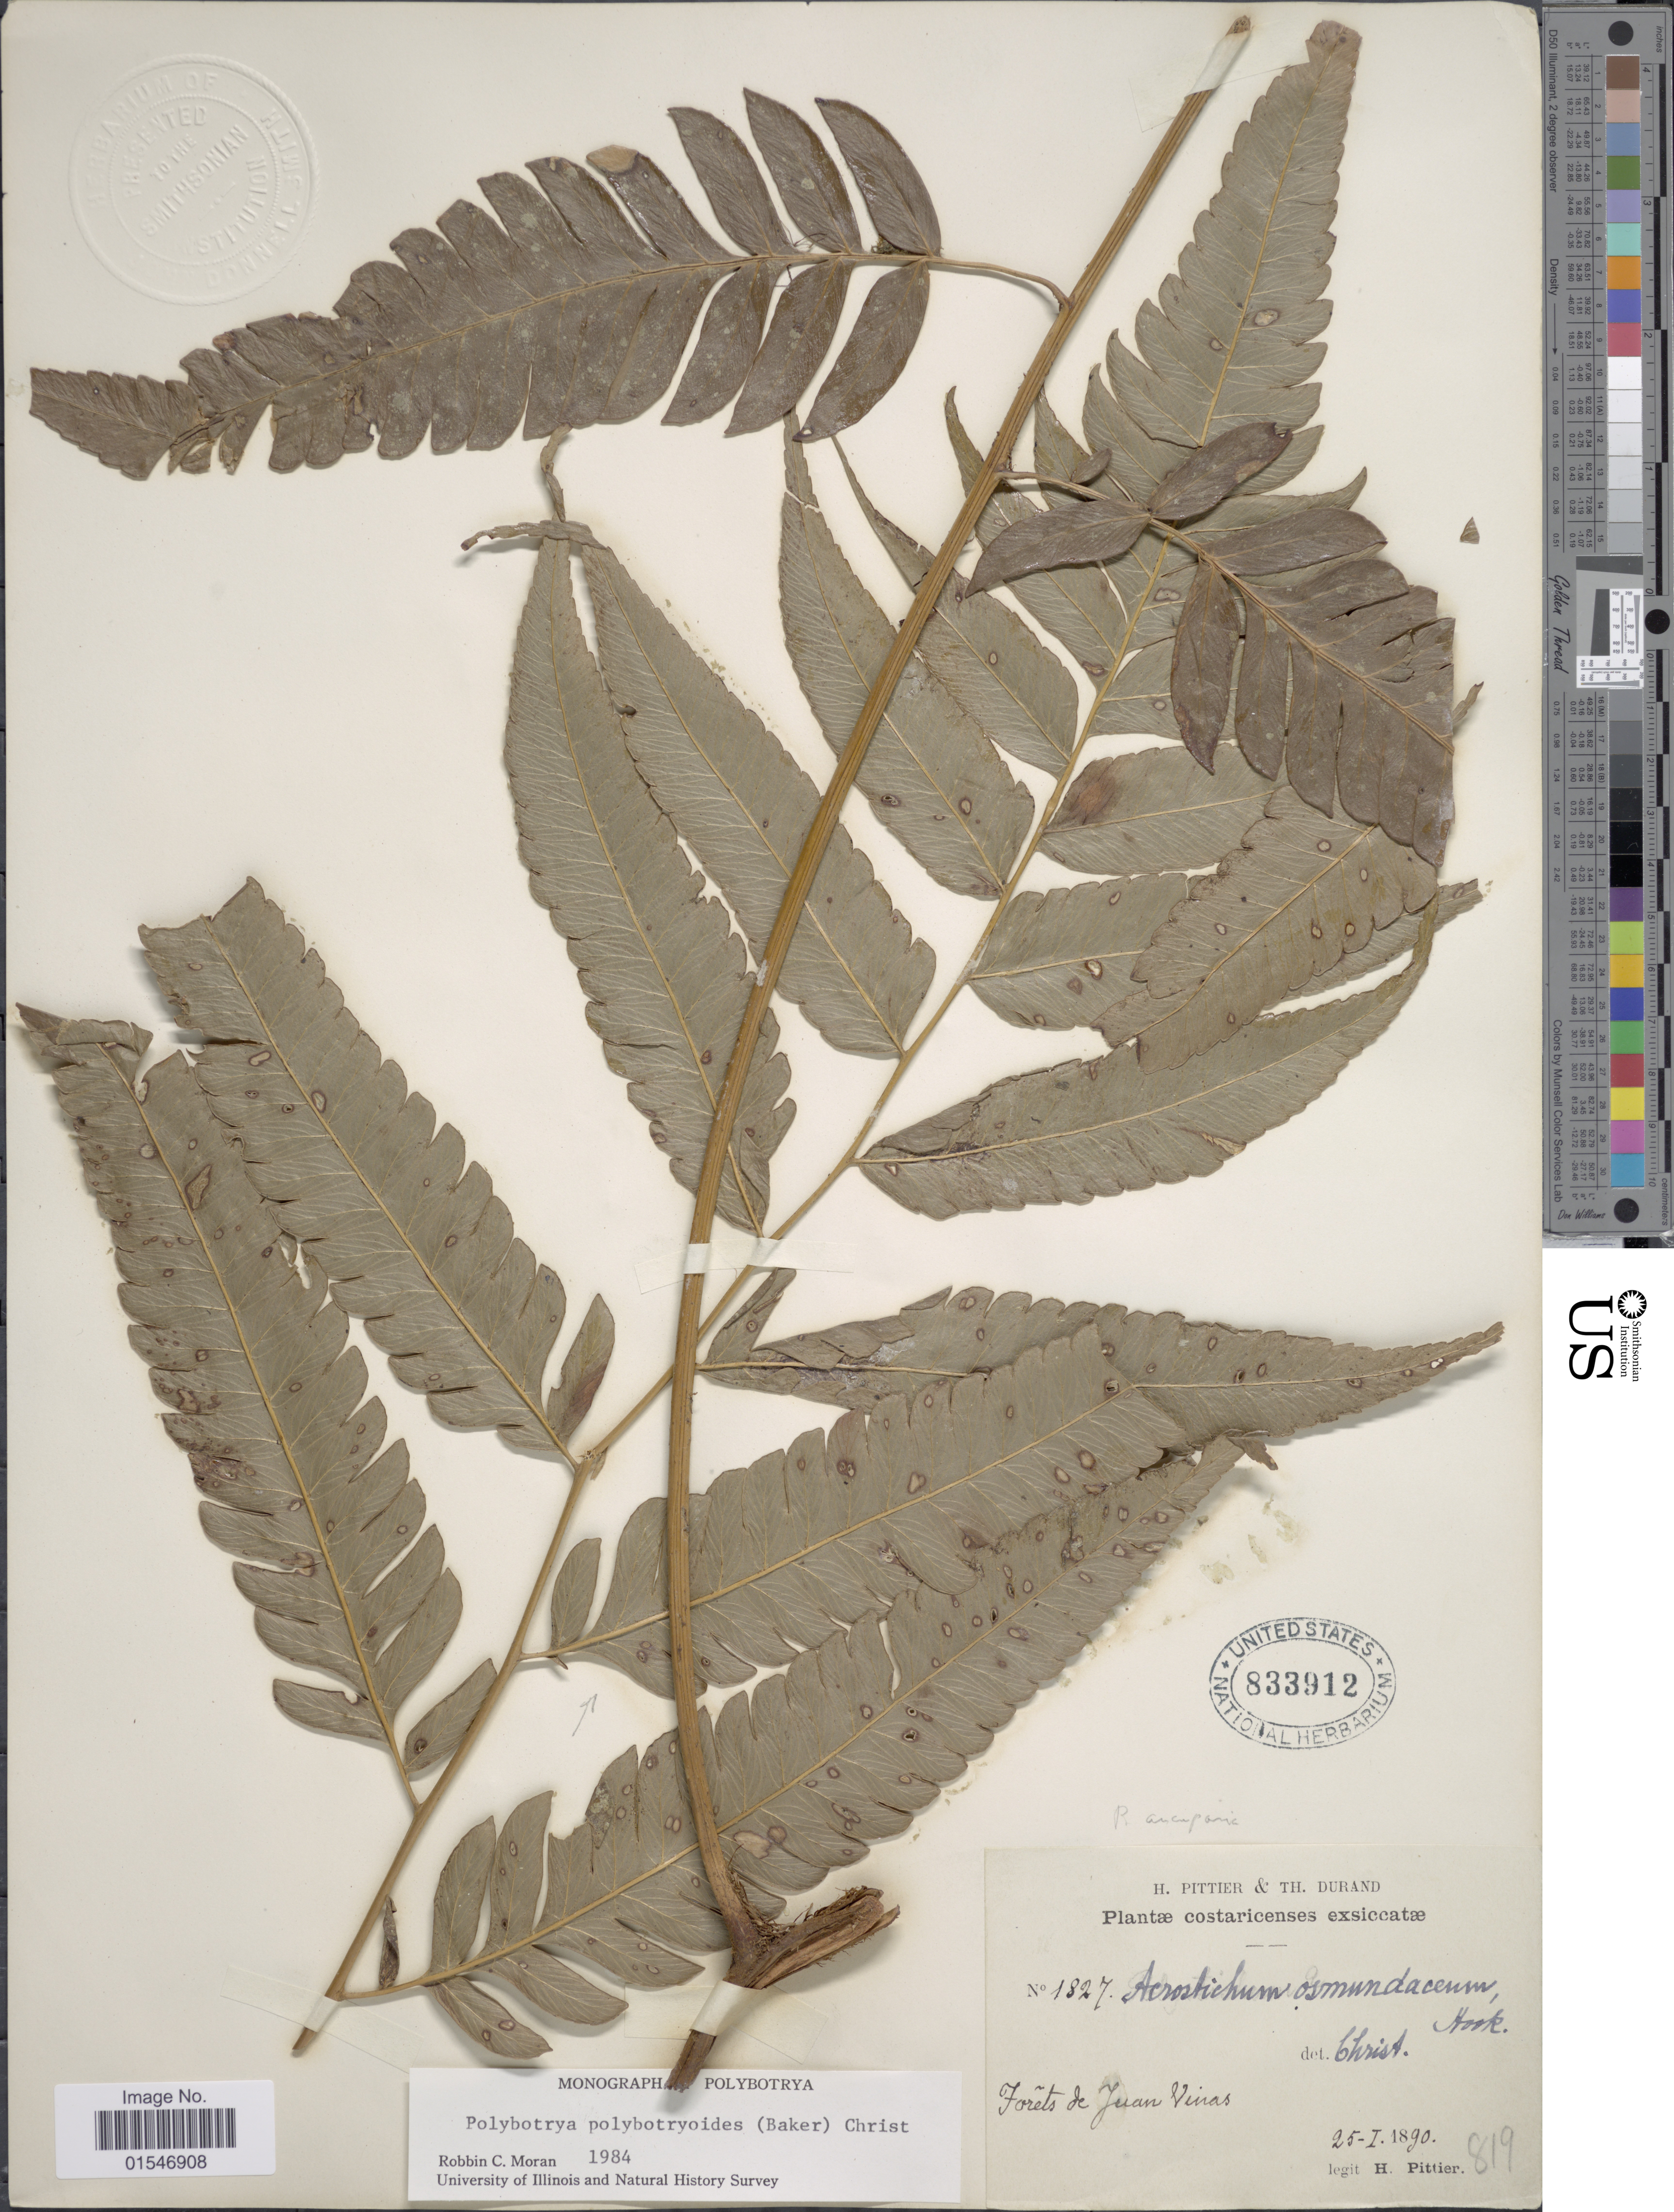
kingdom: Plantae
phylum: Tracheophyta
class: Polypodiopsida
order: Polypodiales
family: Dryopteridaceae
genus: Polybotrya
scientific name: Polybotrya aucuparia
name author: Christ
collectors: H. F. Pittier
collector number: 1827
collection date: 1890-01-25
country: Costa Rica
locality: Costaricenses. Foret de Juan Vinas.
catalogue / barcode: US 833912